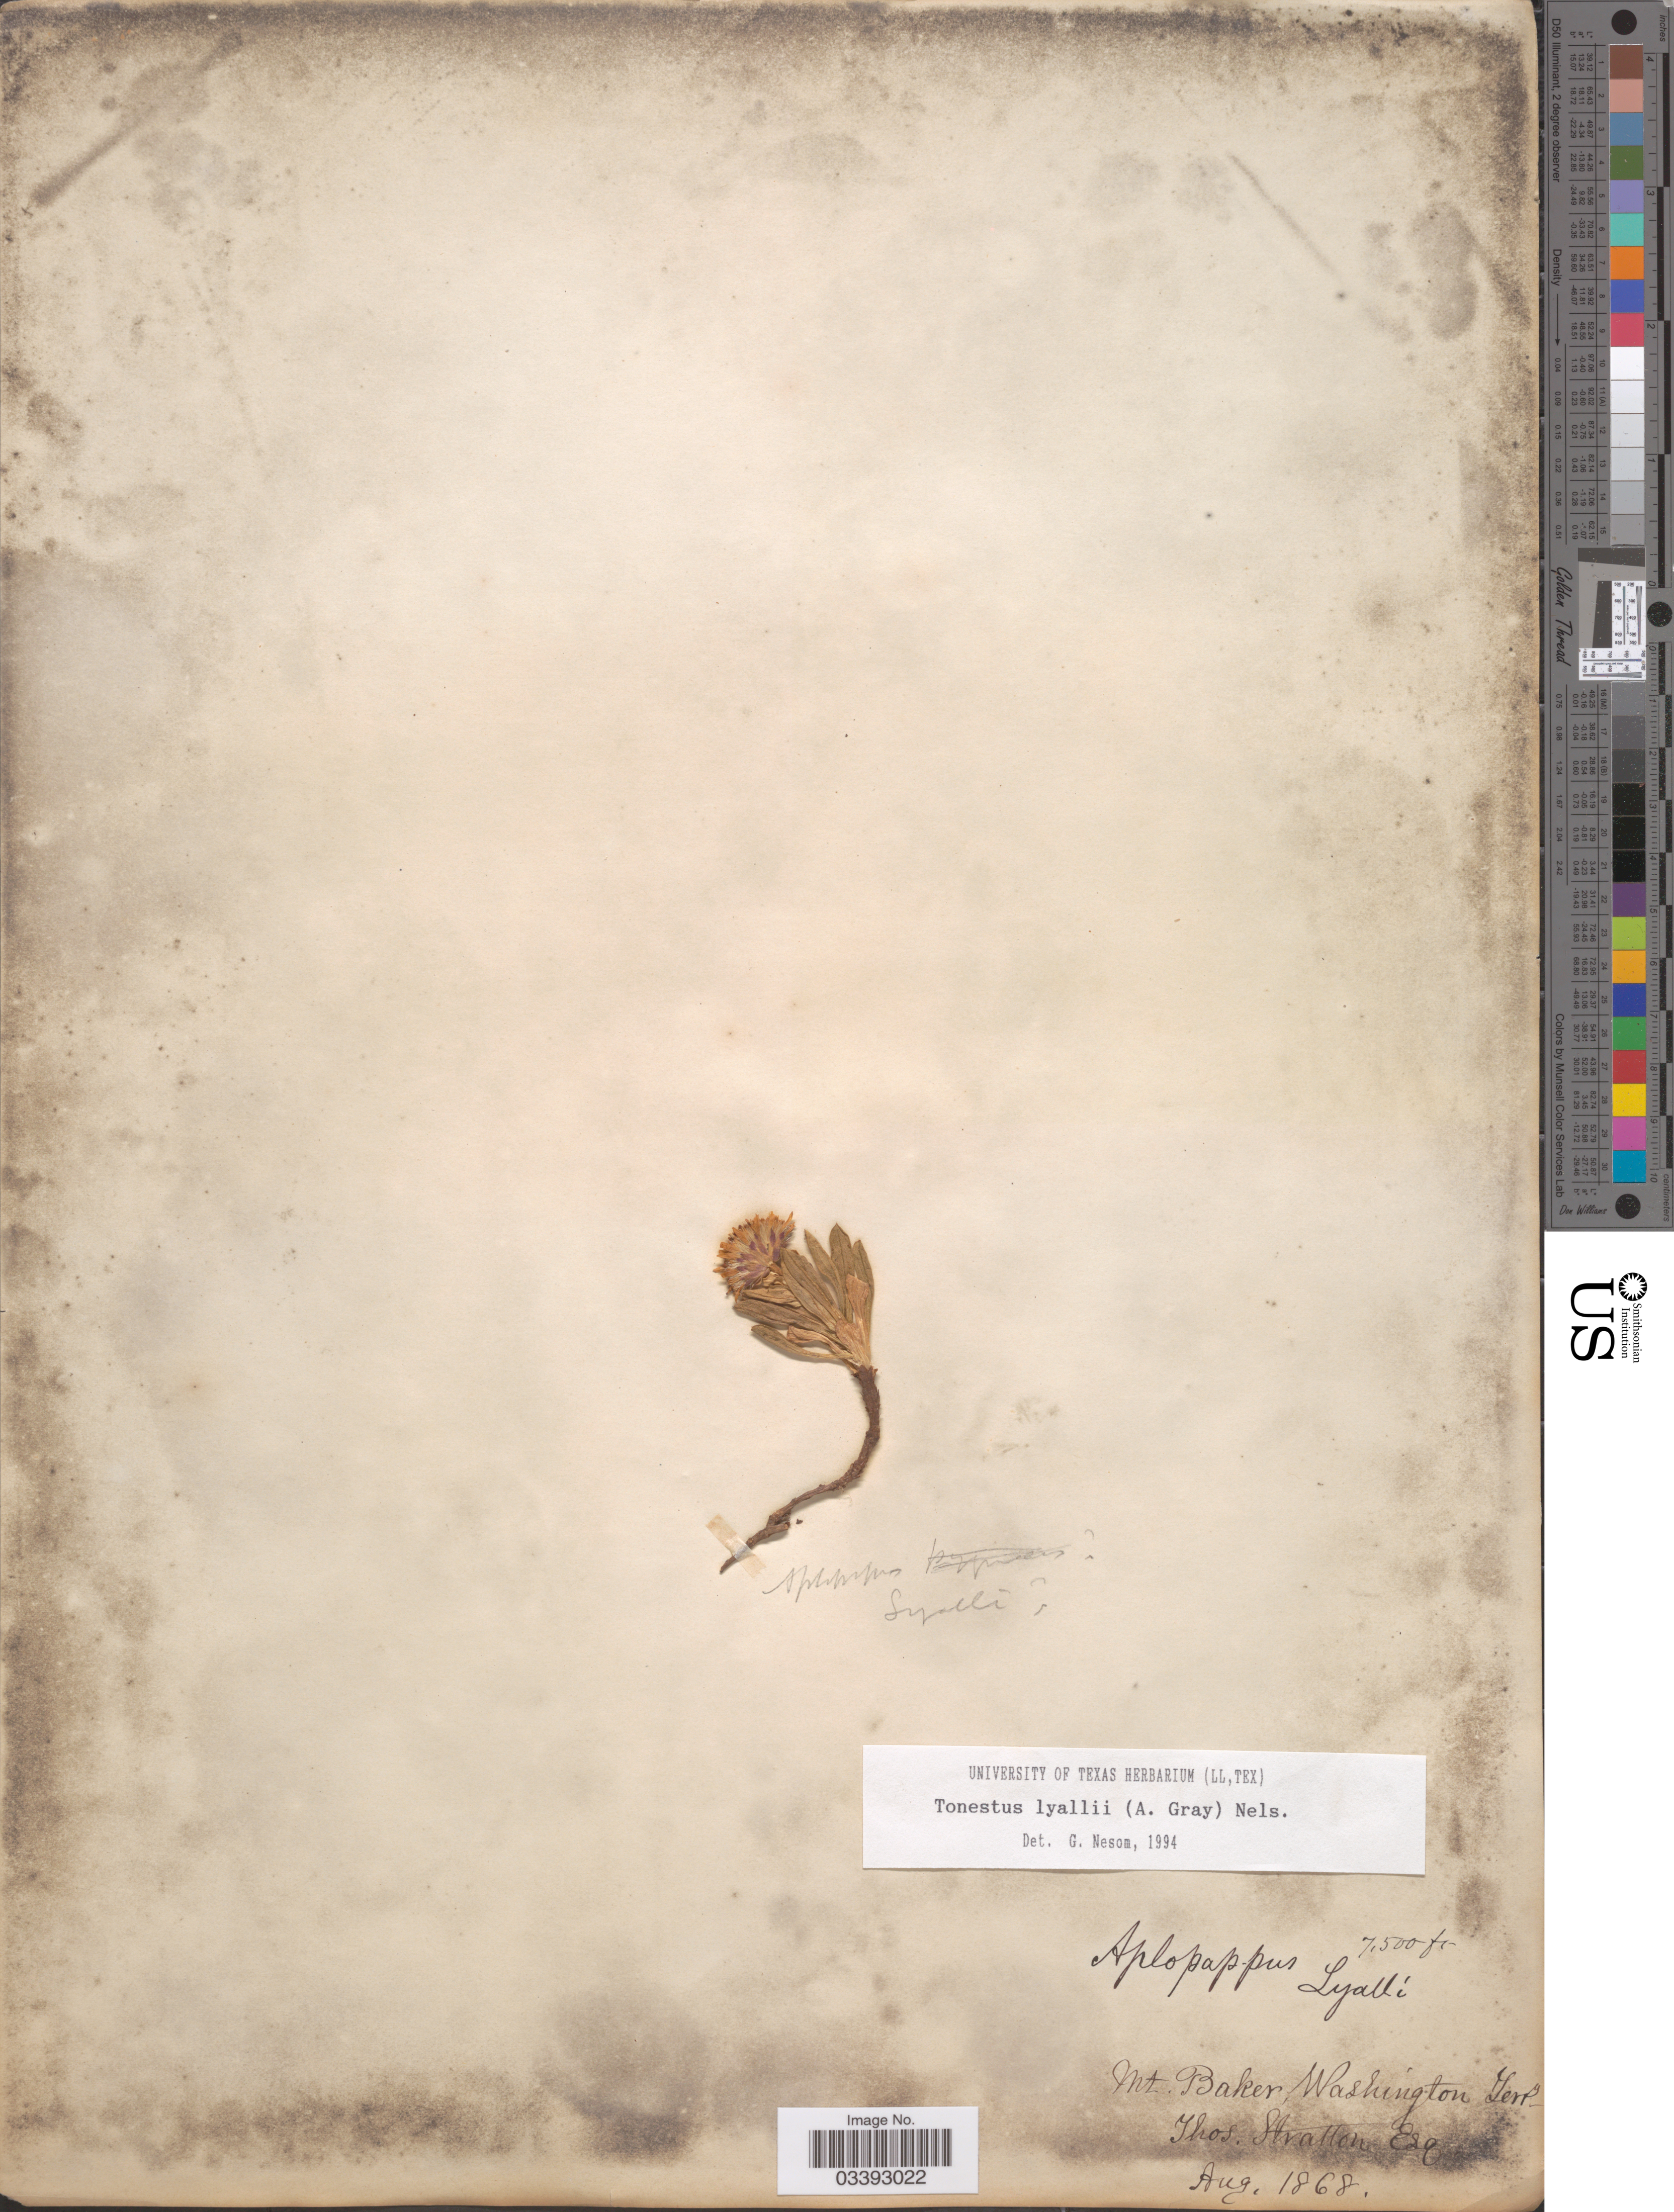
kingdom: Plantae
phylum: Tracheophyta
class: Magnoliopsida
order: Asterales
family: Asteraceae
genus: Tonestus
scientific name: Tonestus lyallii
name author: (A. Gray) A. Nelson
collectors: T. Stratton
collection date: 1868-08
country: United States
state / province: Washington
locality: Mt. Baker, Washington Terr.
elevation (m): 2286